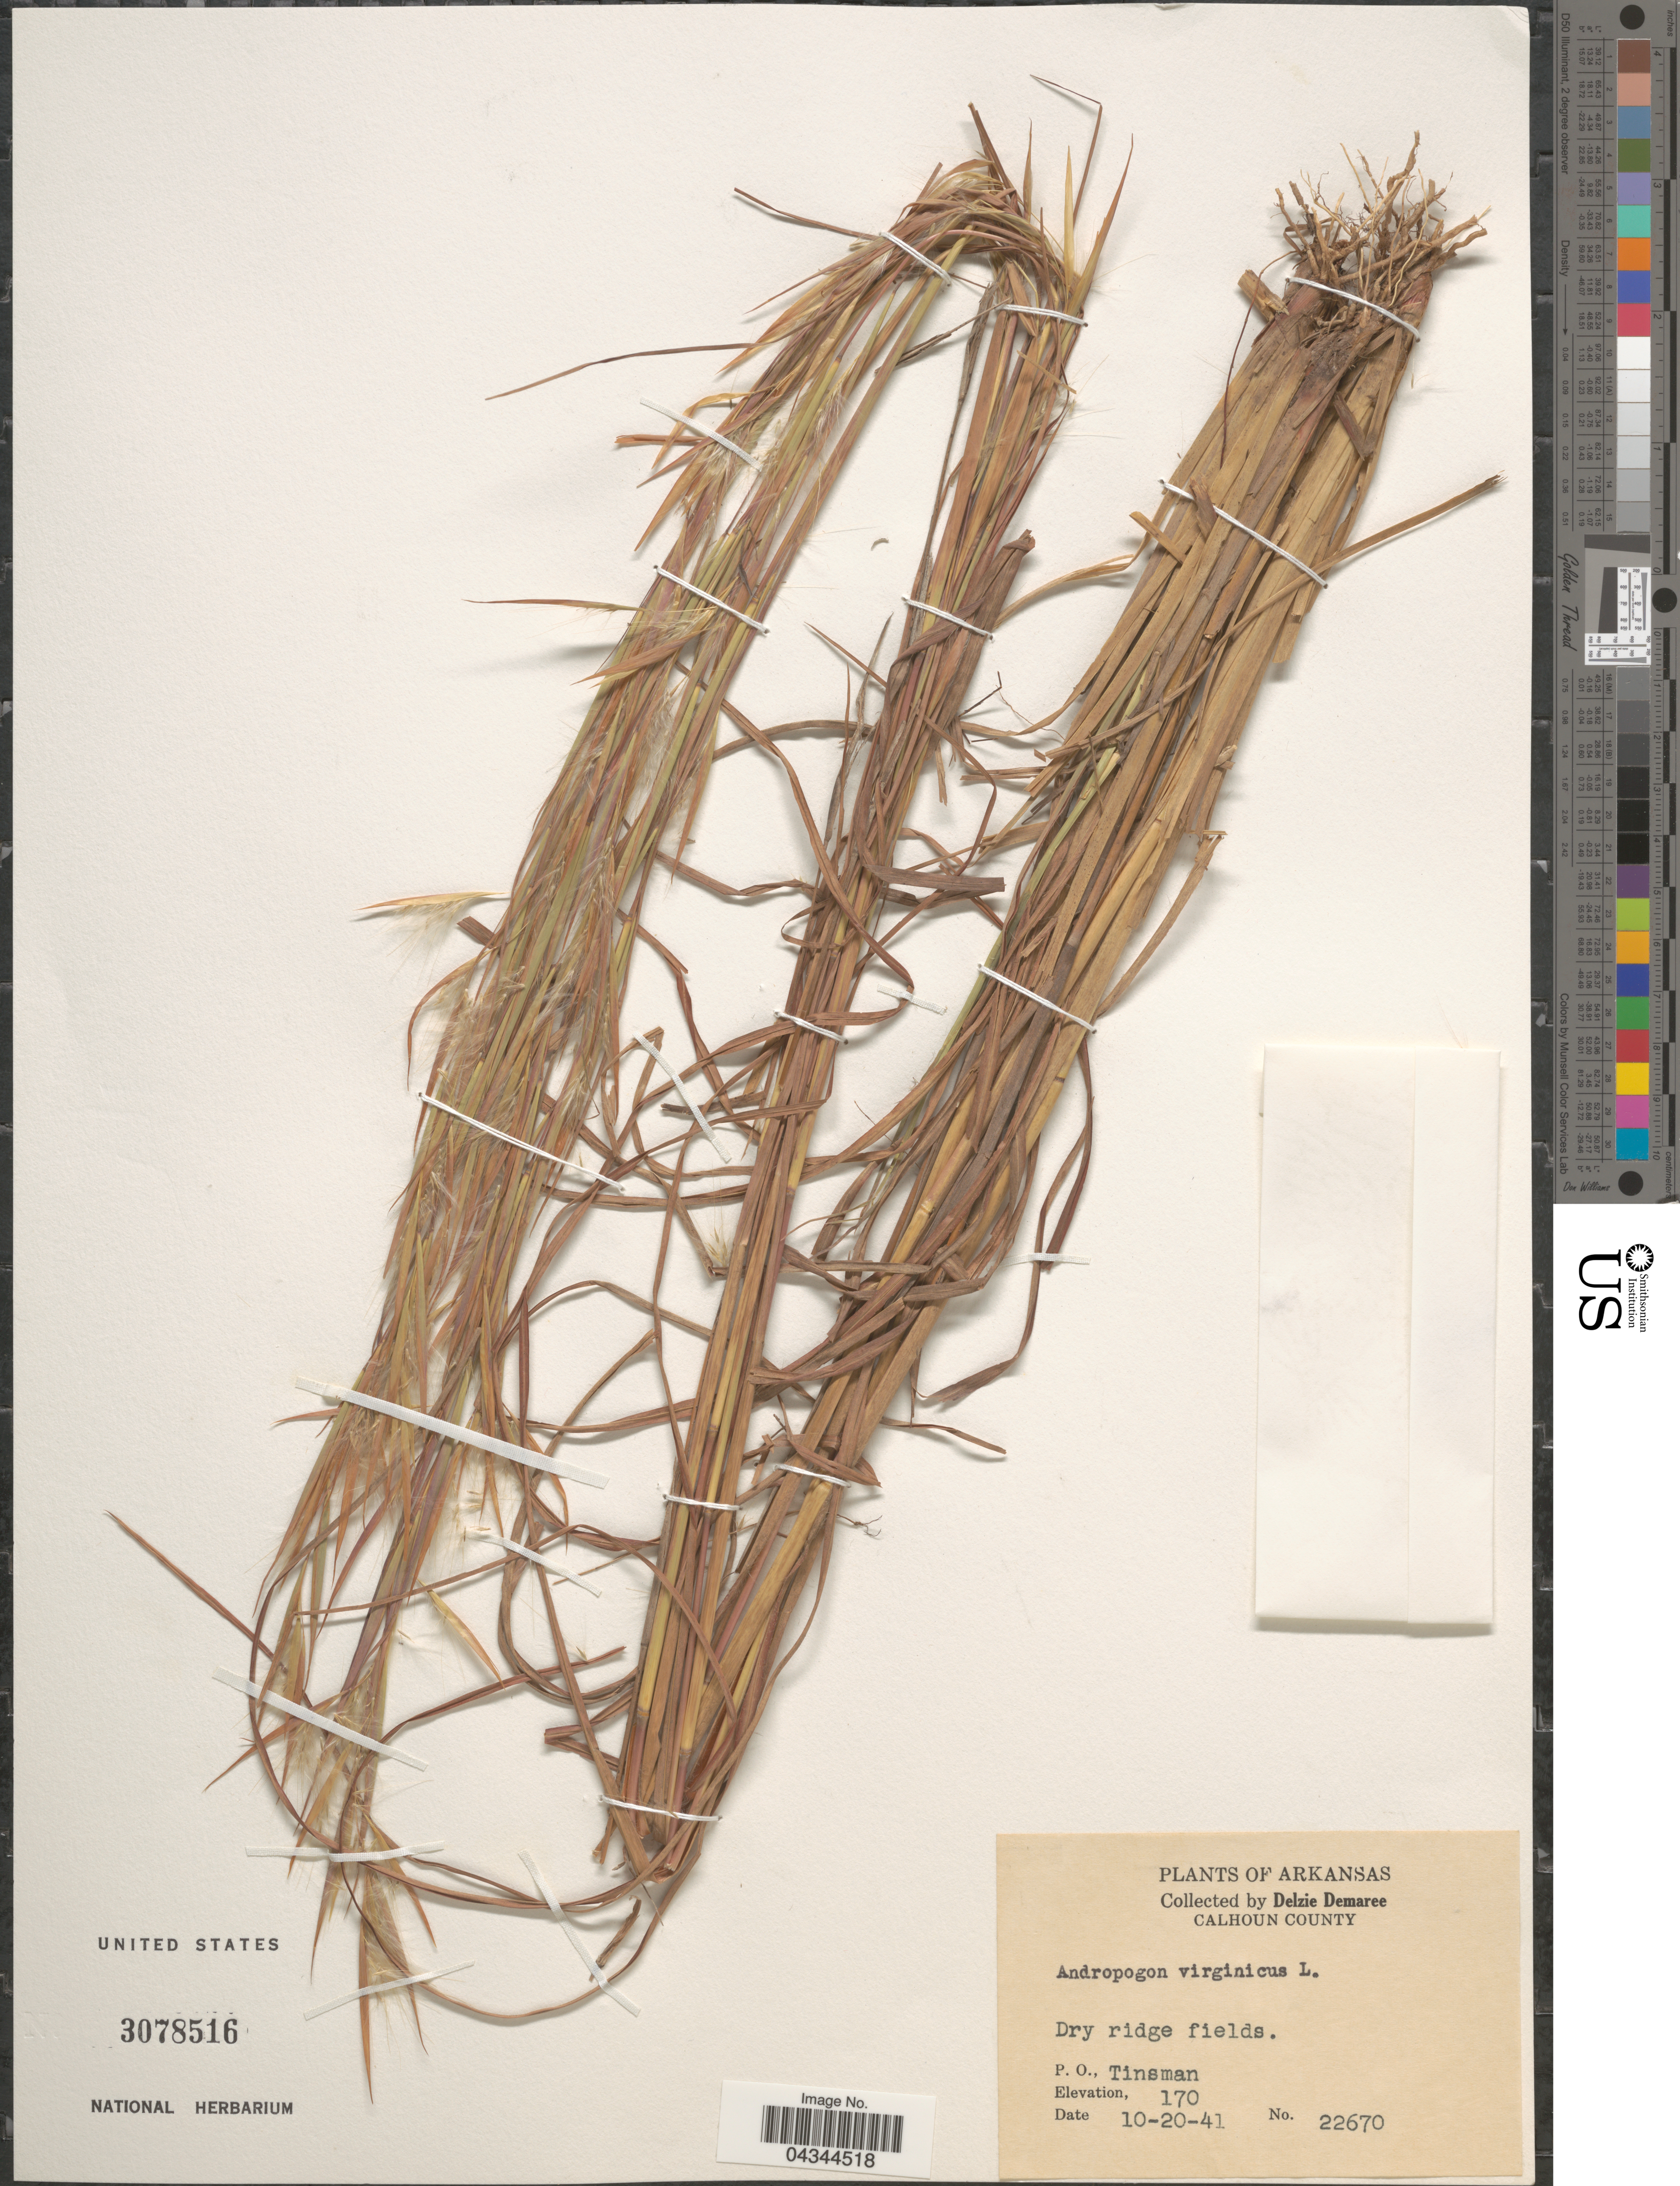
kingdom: Plantae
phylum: Tracheophyta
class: Liliopsida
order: Poales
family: Poaceae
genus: Andropogon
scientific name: Andropogon virginicus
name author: L.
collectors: D. Demaree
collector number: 22670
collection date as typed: Transcribed d/m/y: 20/10/41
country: United States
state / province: Arkansas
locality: Calhoun County. P. O., Tinsman.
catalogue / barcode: US 3078516